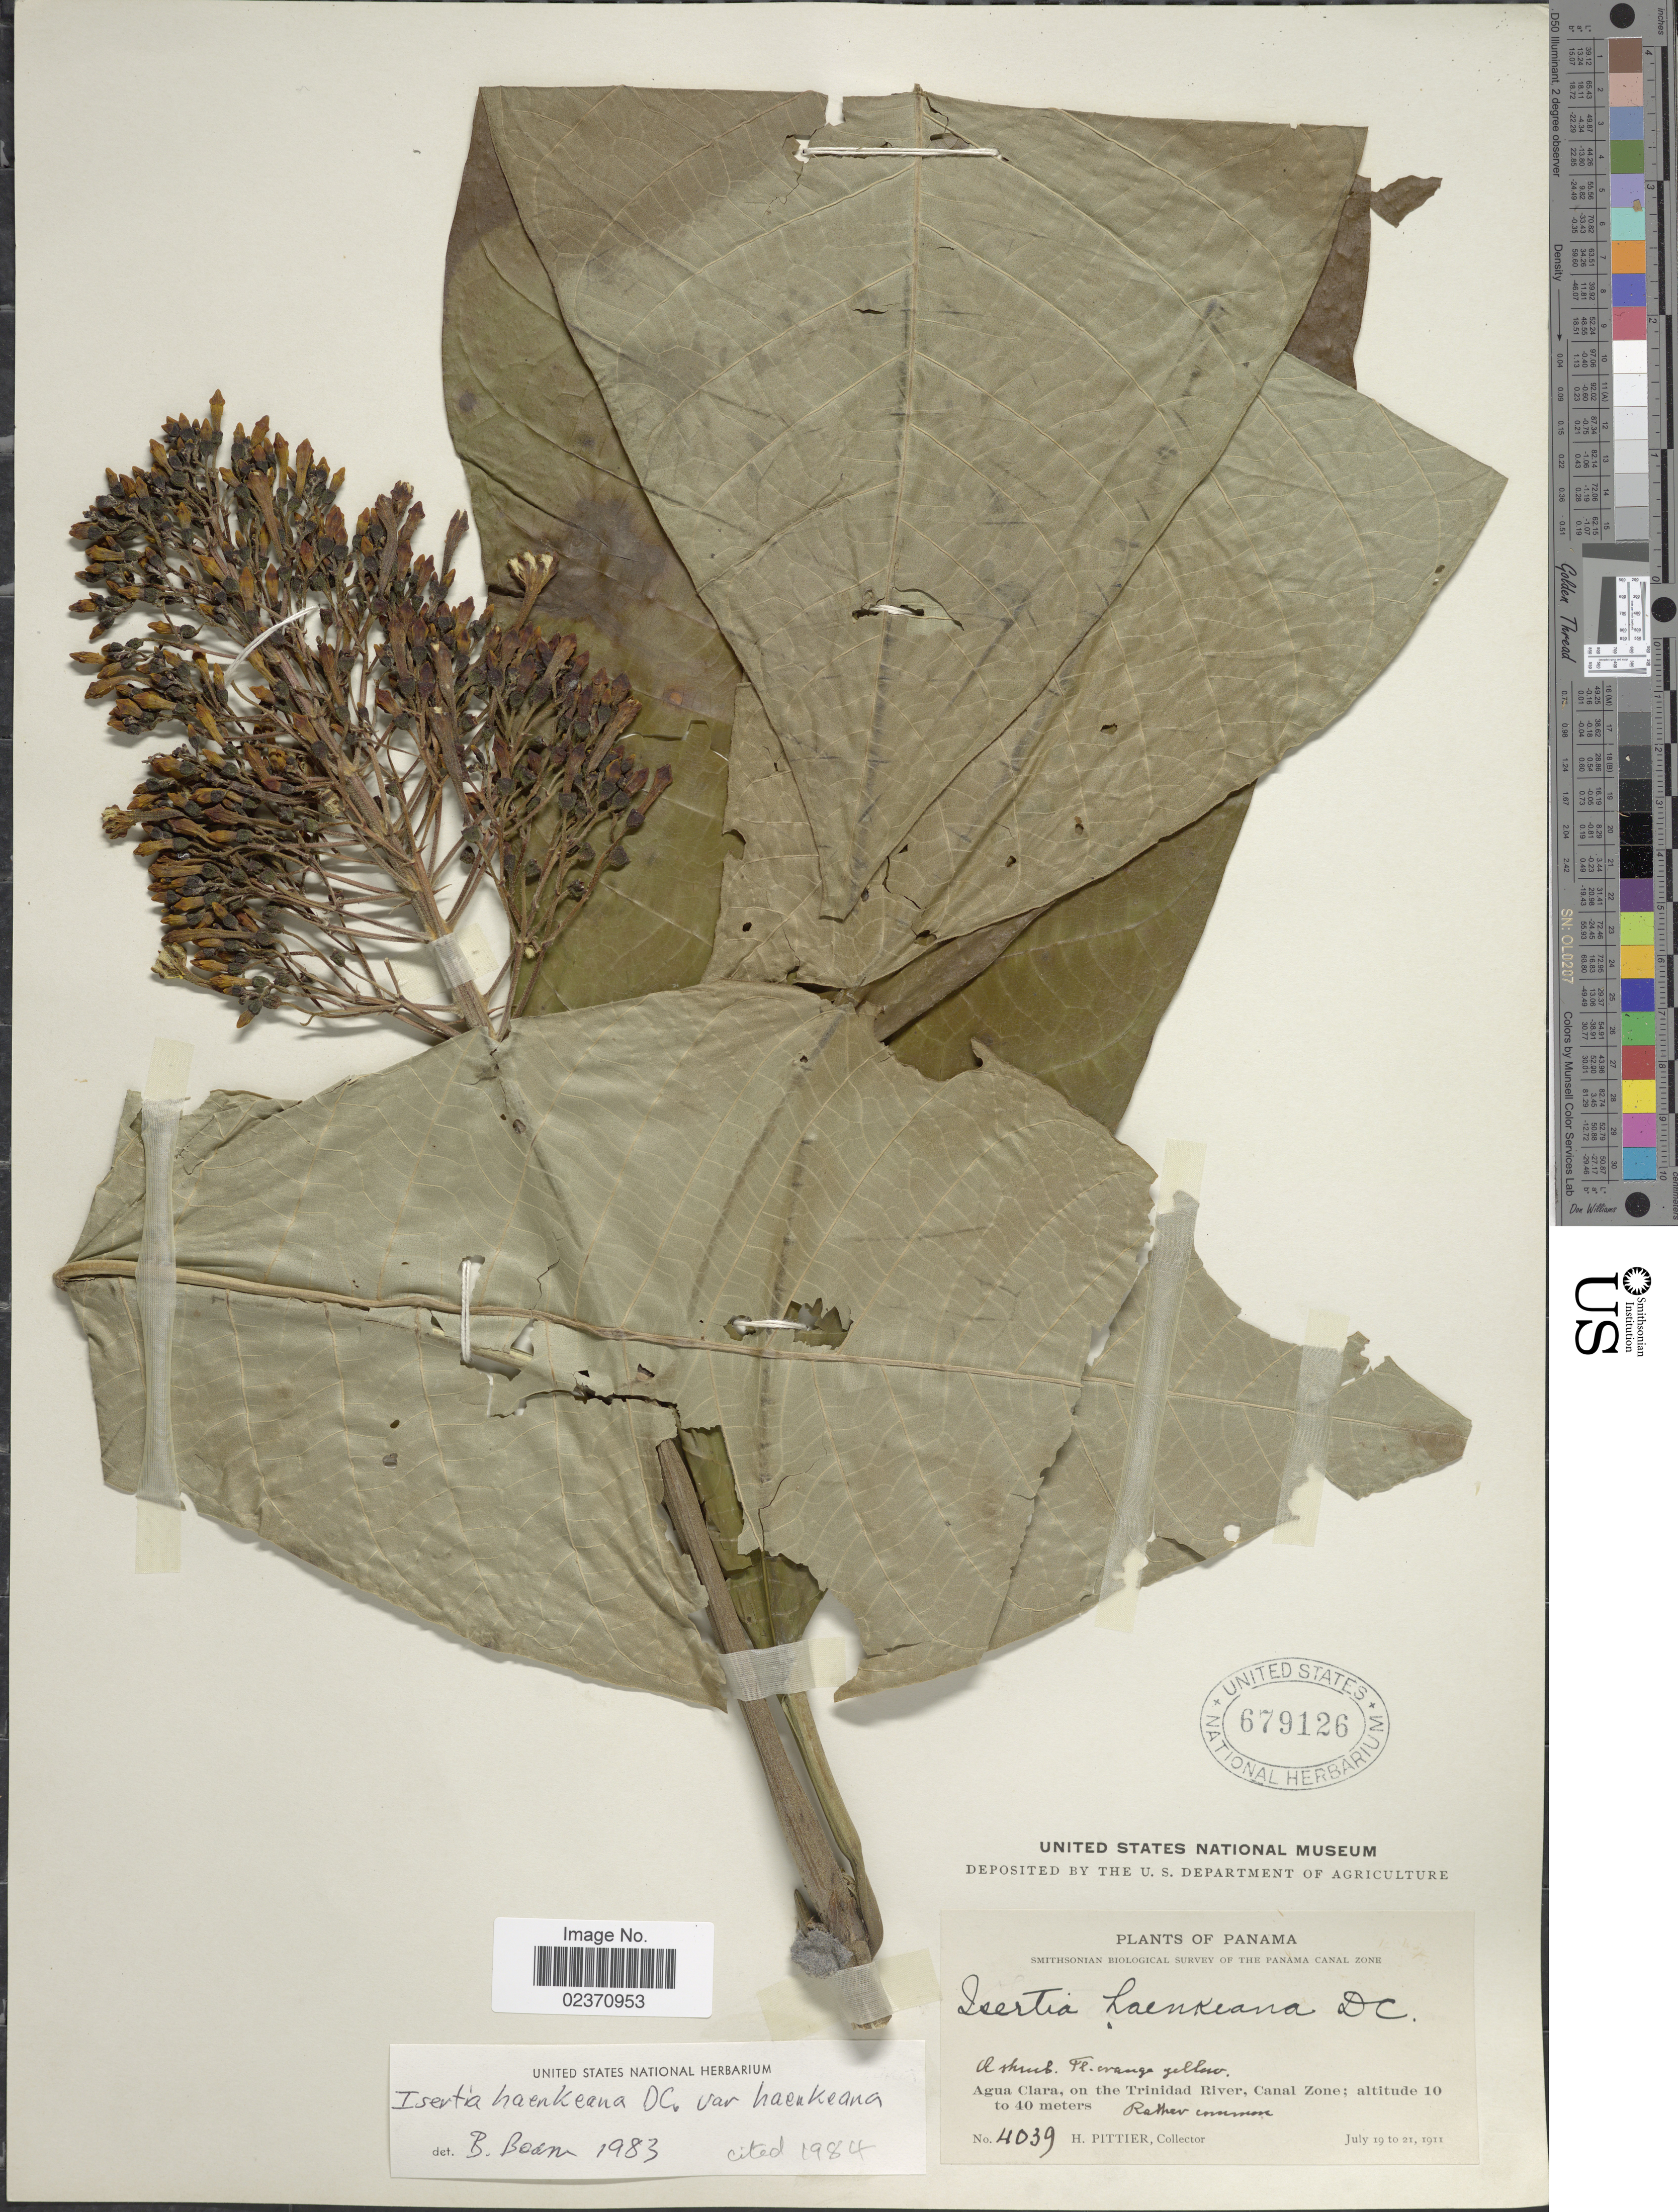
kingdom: Plantae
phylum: Tracheophyta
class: Magnoliopsida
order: Gentianales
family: Rubiaceae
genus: Isertia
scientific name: Isertia haenkeana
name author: DC.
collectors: H. F. Pittier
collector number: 4039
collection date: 1911-07-19/1911-07-21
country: Panama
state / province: Colón / Panamá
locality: Agua Clara, on the Trinidad River, Canal Zone, The Panama Canal Zone.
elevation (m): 10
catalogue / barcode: US 679126